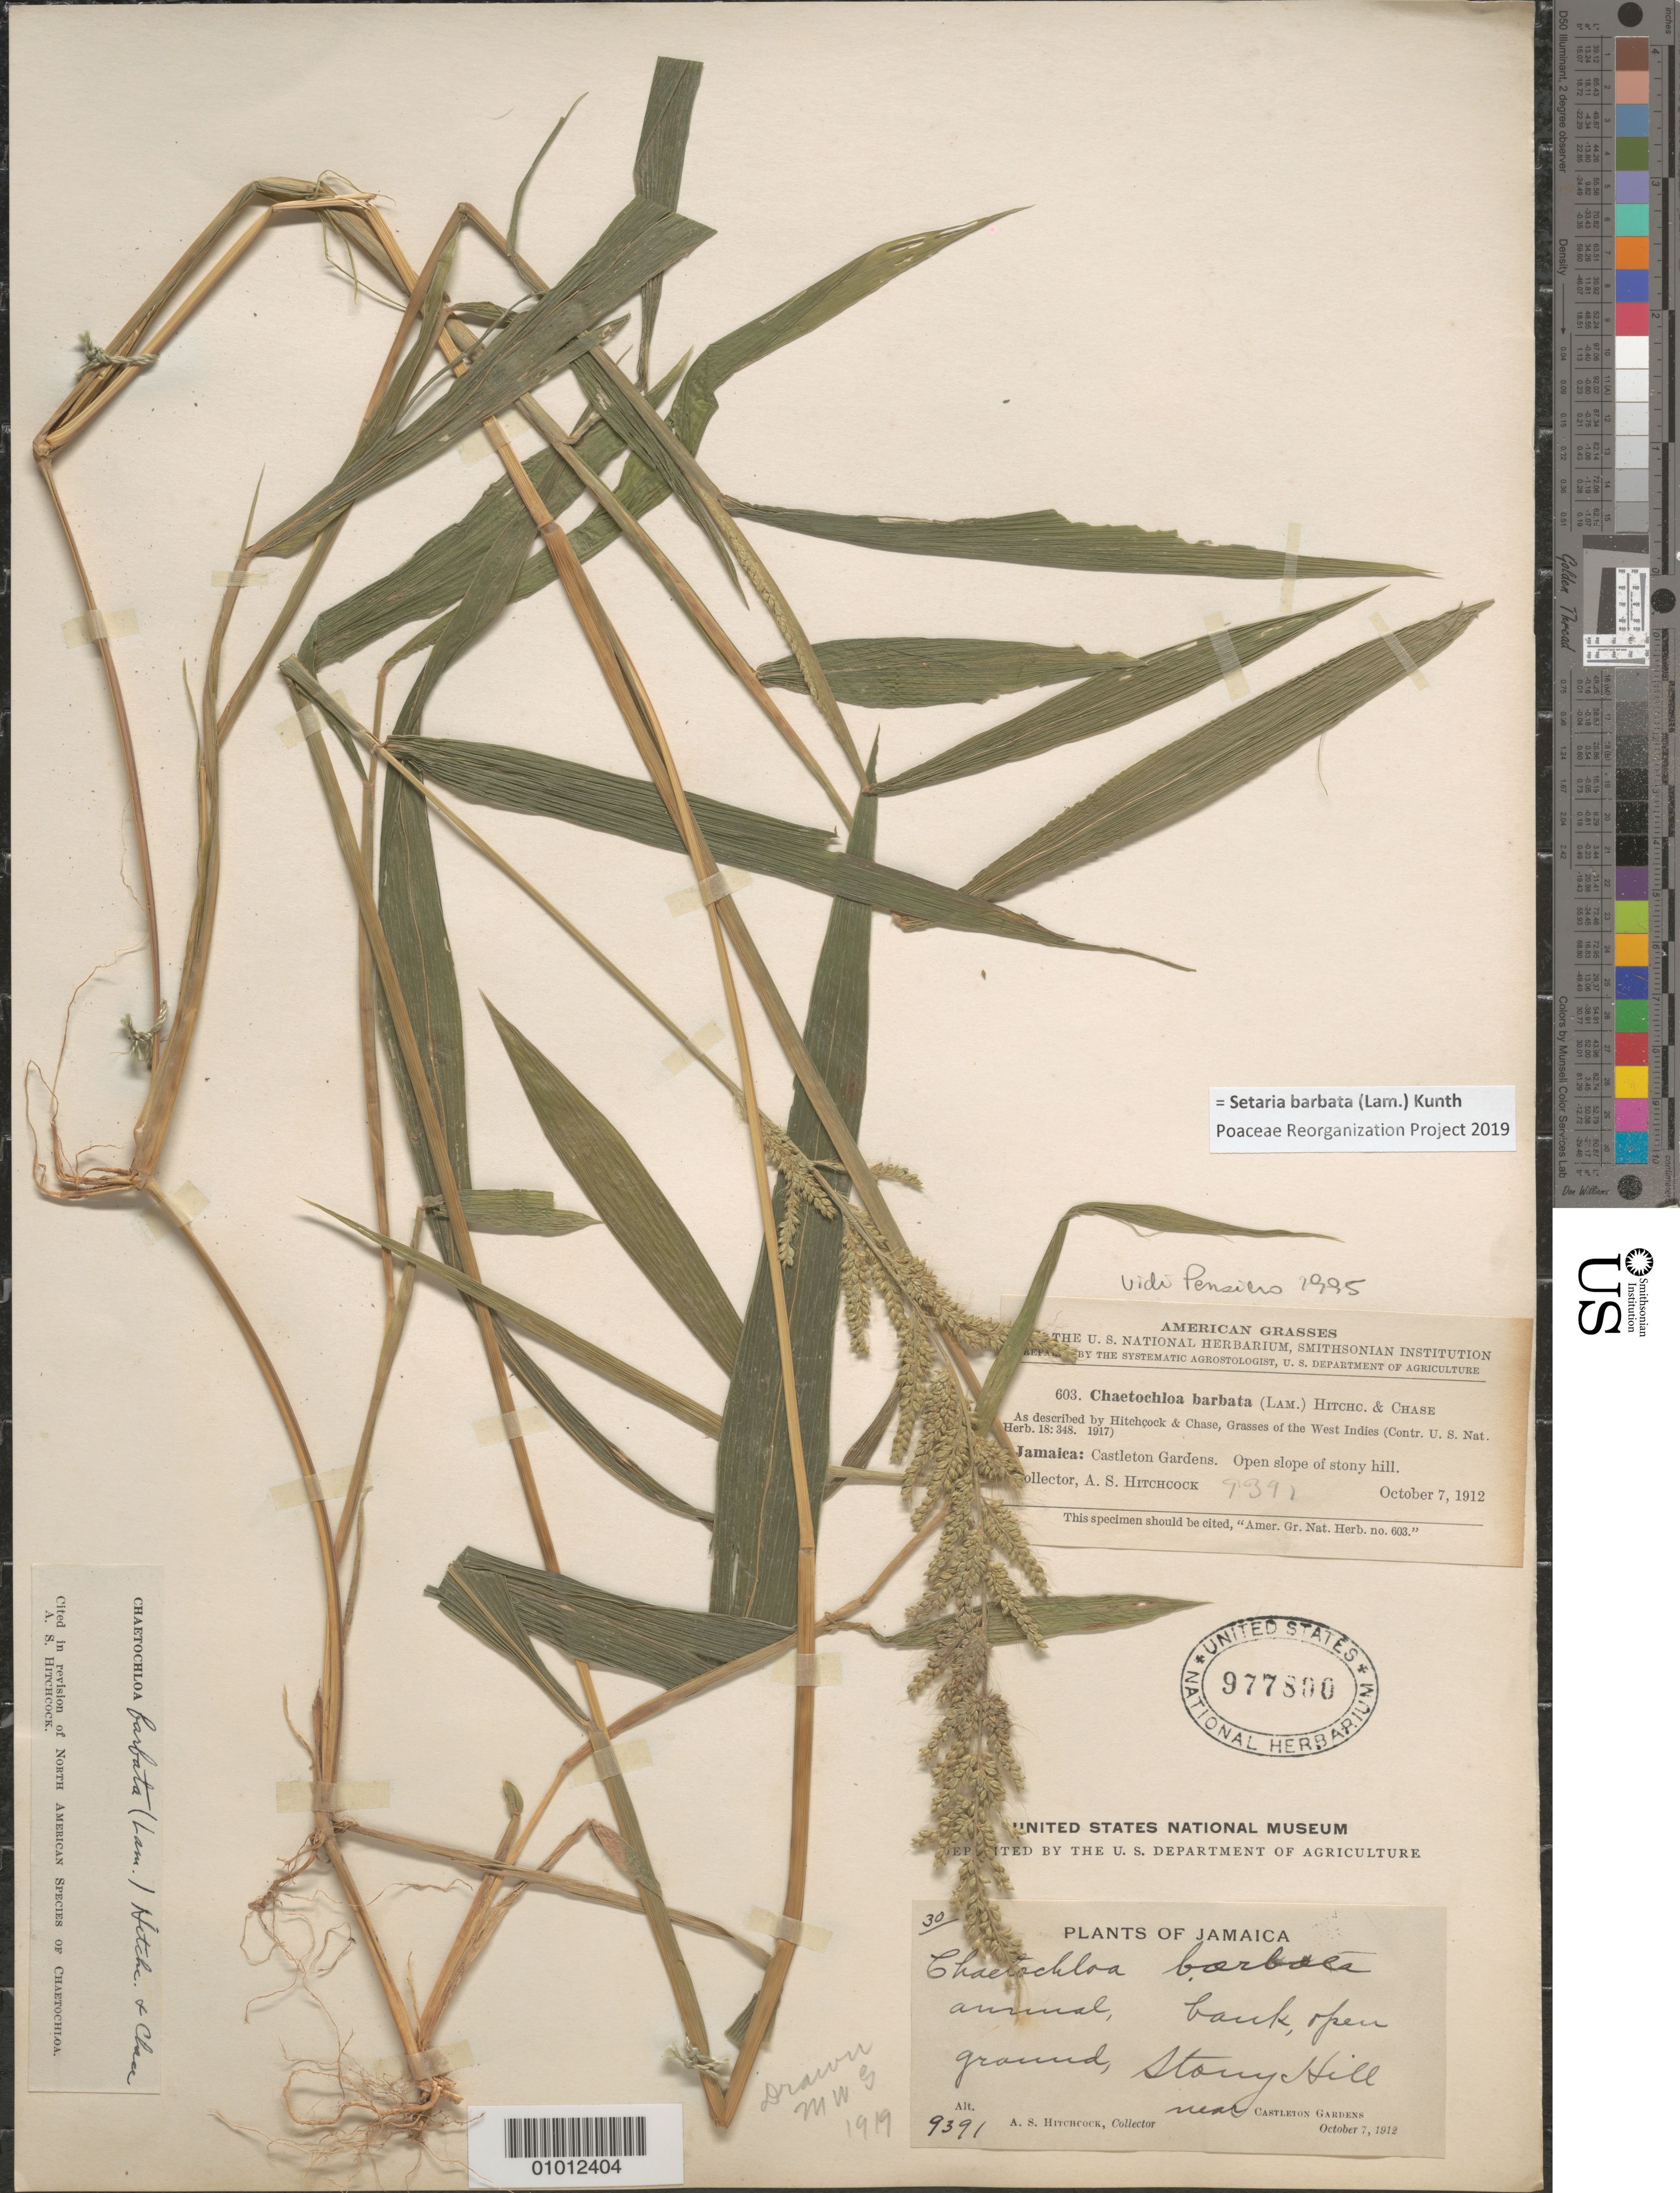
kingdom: Plantae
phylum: Tracheophyta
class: Liliopsida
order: Poales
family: Poaceae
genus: Setaria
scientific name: Setaria barbata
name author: (Lam.) Kunth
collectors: A. S. Hitchcock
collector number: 9391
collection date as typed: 07 Oct 1912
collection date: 1912-10-07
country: Jamaica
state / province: Saint Andrew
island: Jamaica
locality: Stony Hill, near Castleton Gardens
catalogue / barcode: US 977800